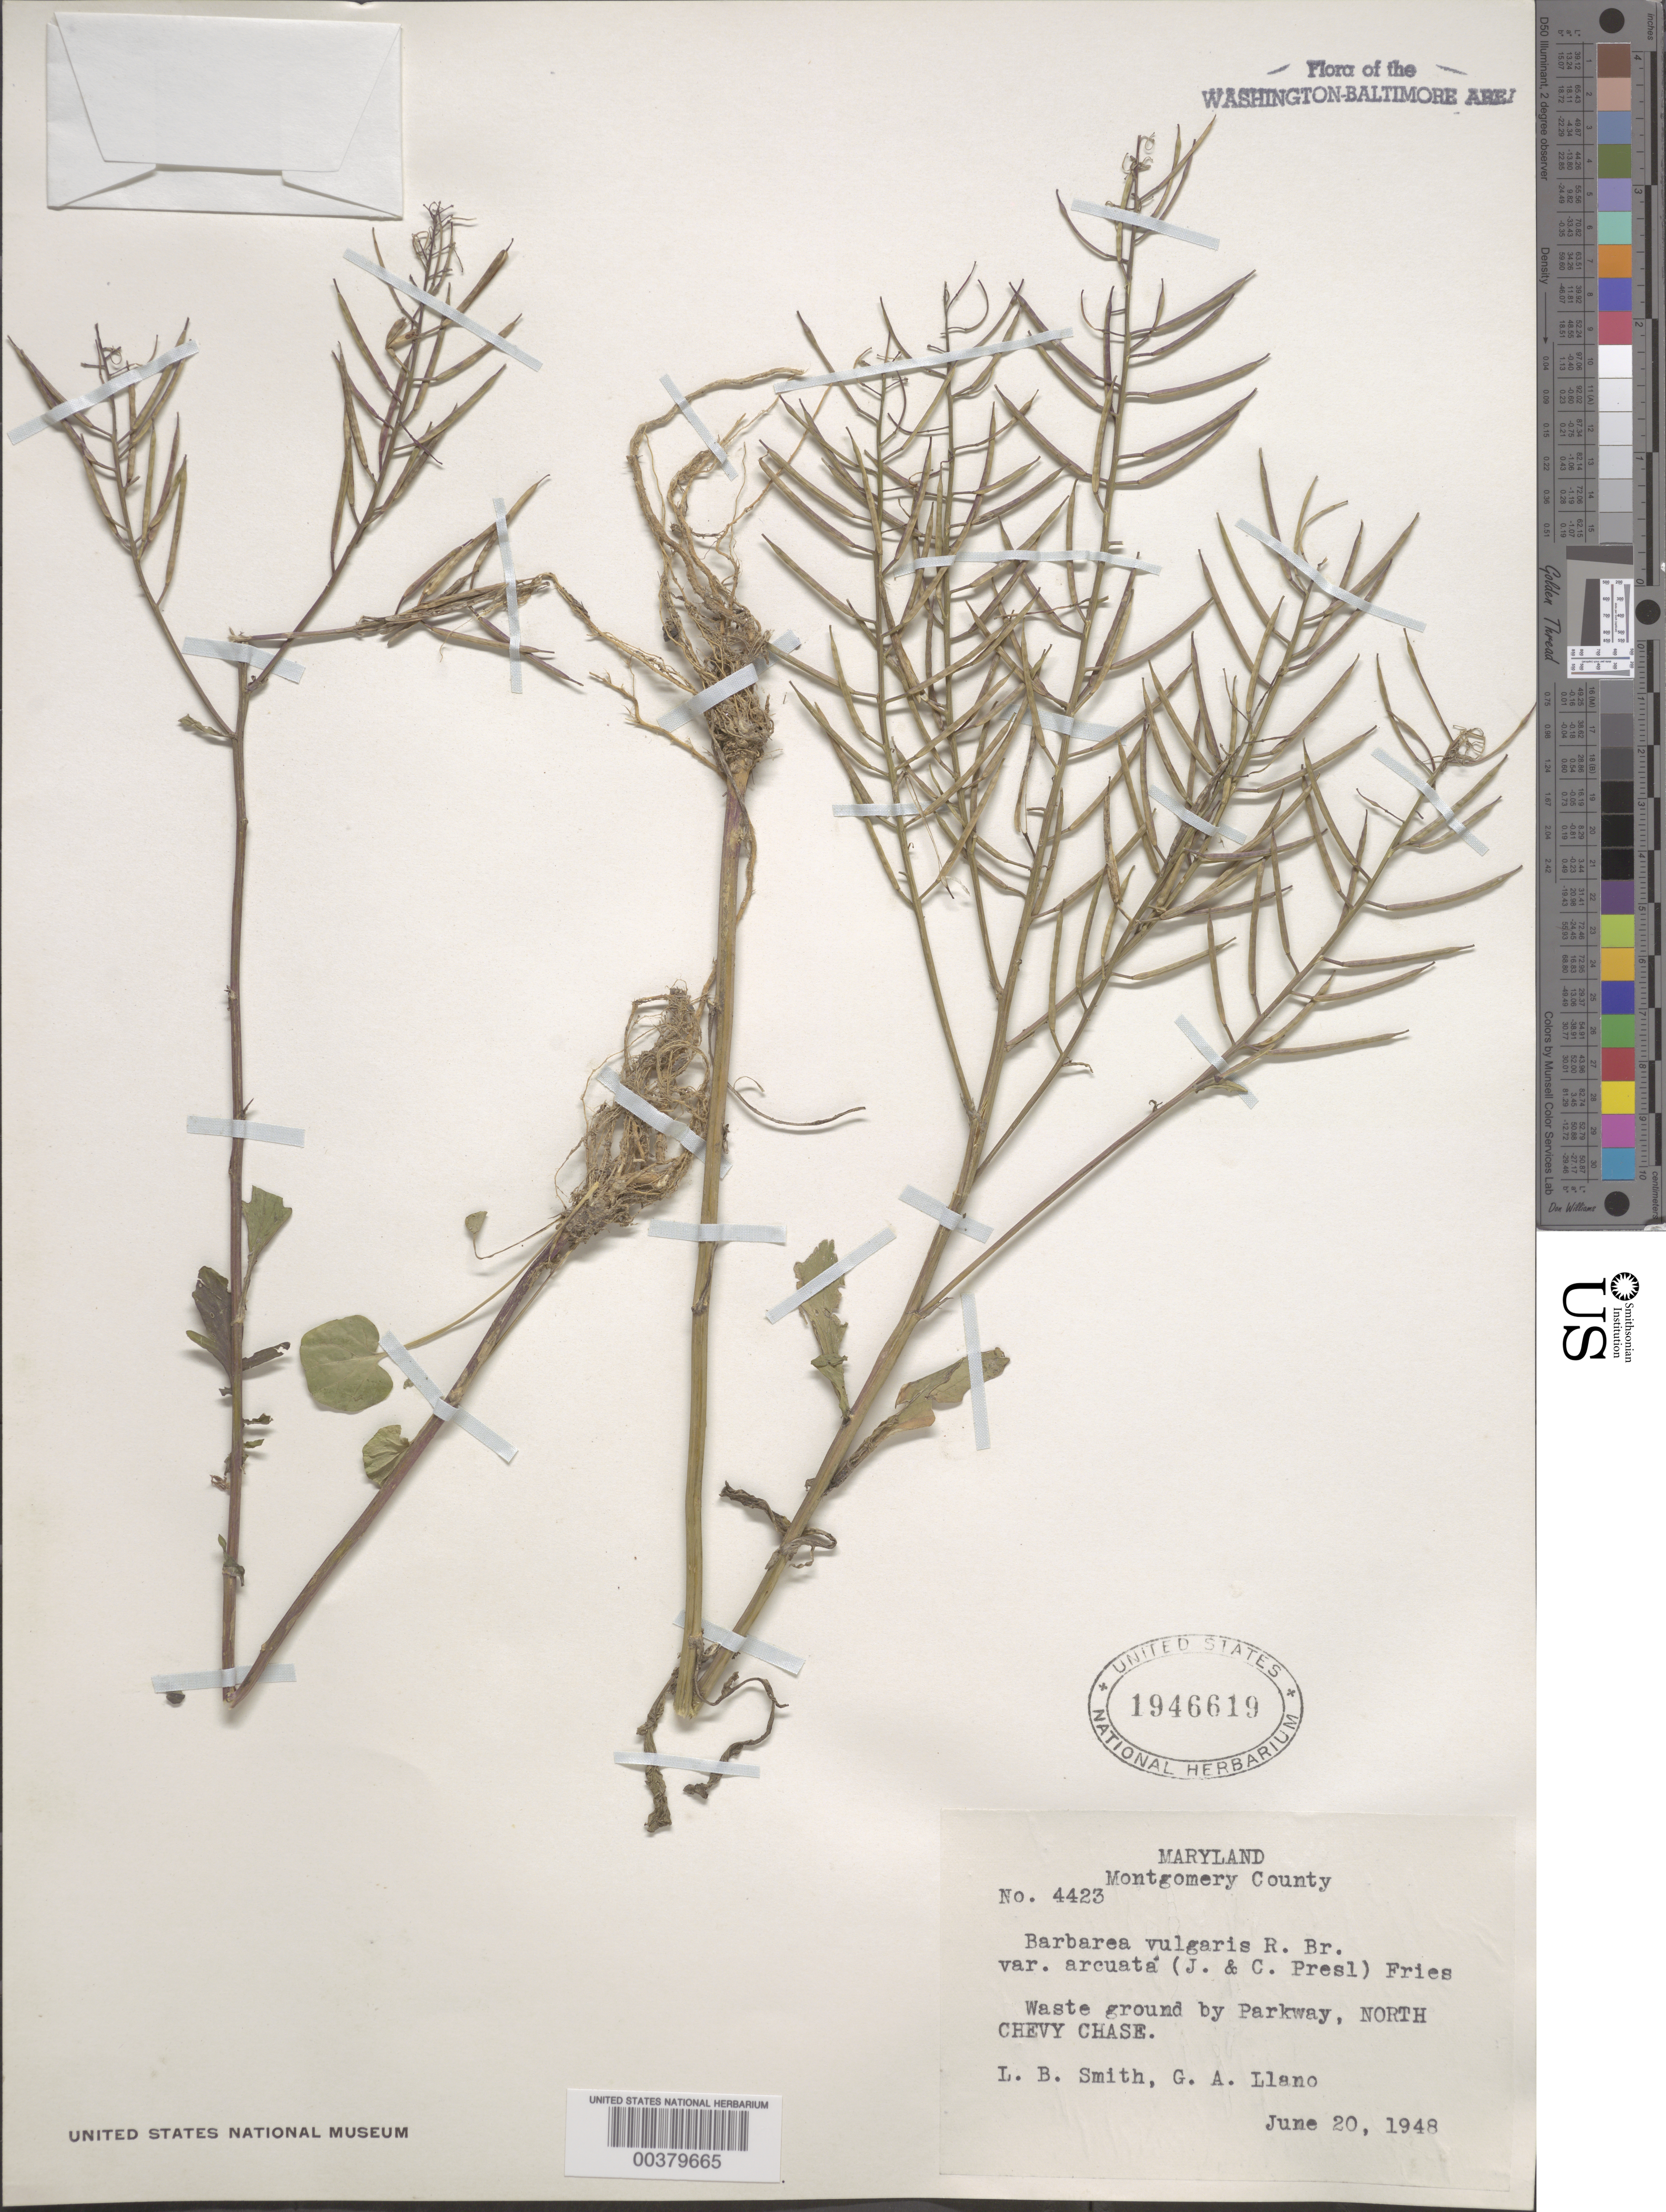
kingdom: Plantae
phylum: Tracheophyta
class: Magnoliopsida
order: Brassicales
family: Brassicaceae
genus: Barbarea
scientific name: Barbarea vulgaris var. arcuata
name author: (Opiz ex J. Presl & C. Presl) Fr.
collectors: L. Smith & G. Llano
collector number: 4423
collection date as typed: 20 Jun 1948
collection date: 1948-06-20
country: United States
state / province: Maryland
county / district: Montgomery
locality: North Chevy Chase, Parkway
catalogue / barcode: US 1946619